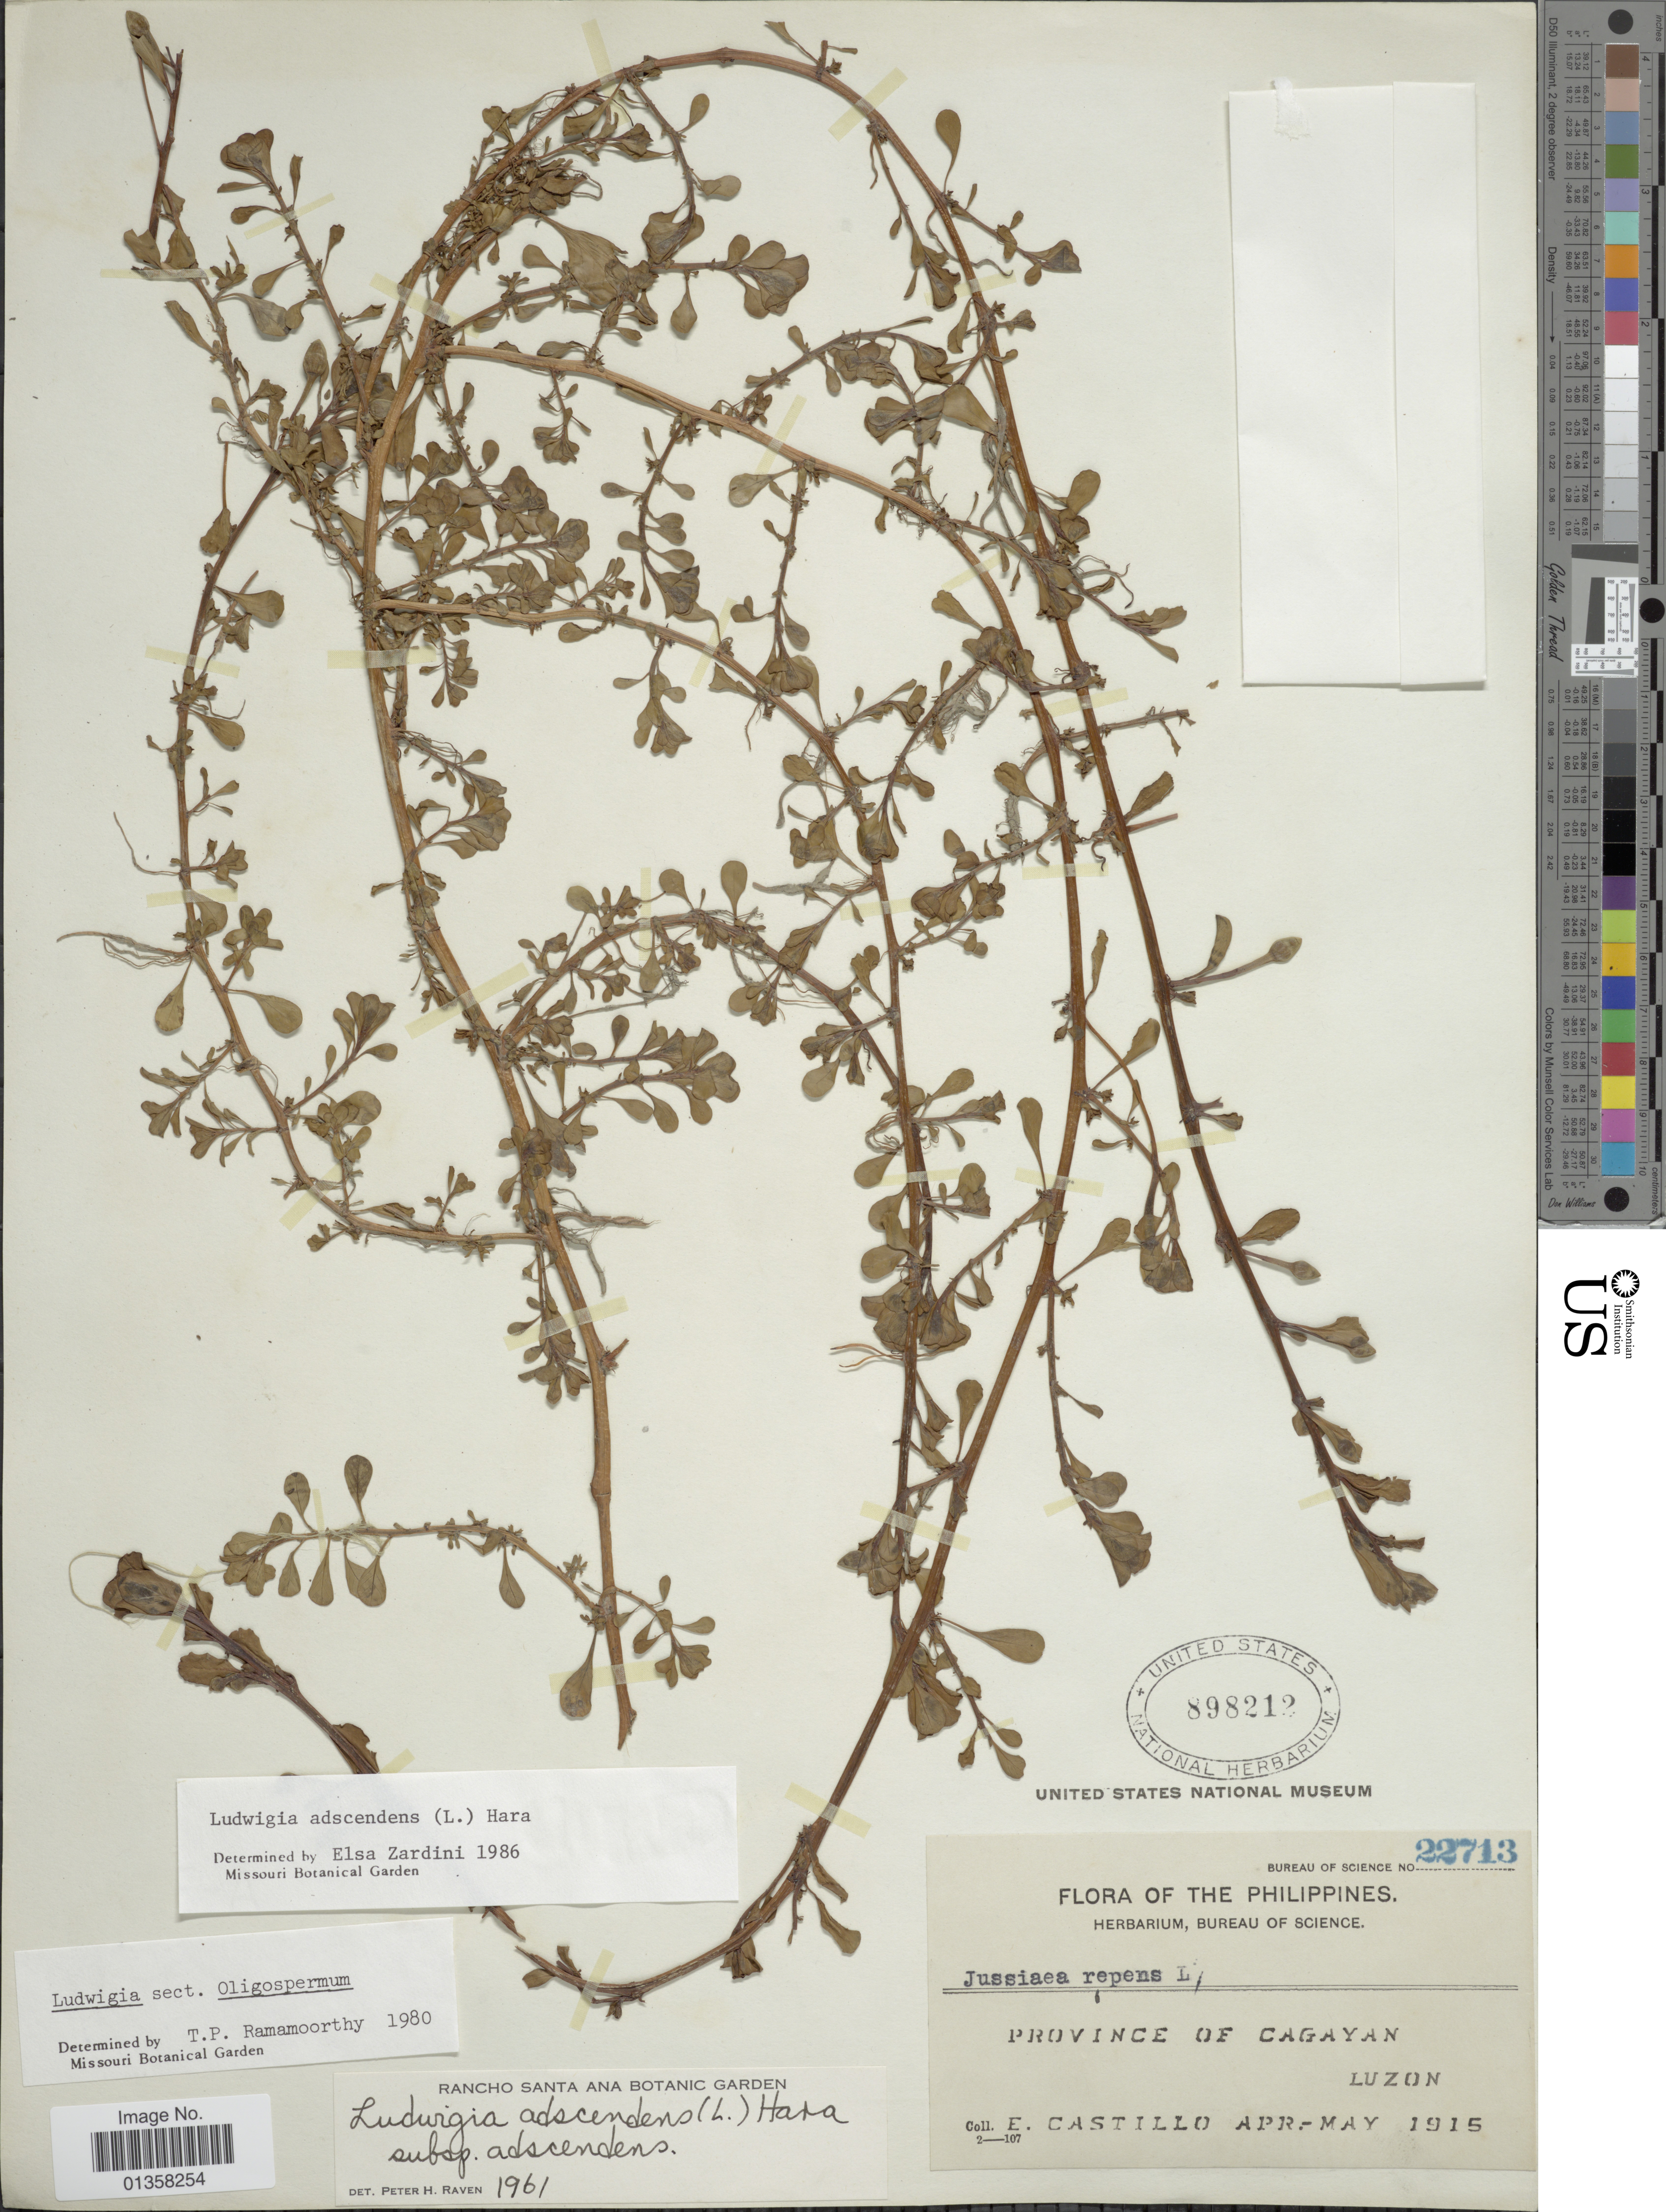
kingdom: Plantae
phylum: Tracheophyta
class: Magnoliopsida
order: Myrtales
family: Onagraceae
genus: Ludwigia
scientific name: Ludwigia adscendens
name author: (L.) H. Hara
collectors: E. Castillo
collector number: Bureau of Science 22713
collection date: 1915-04/1915-05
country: Philippines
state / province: Central Luzon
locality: Province of Cagayan, Luzon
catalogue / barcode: US 898212